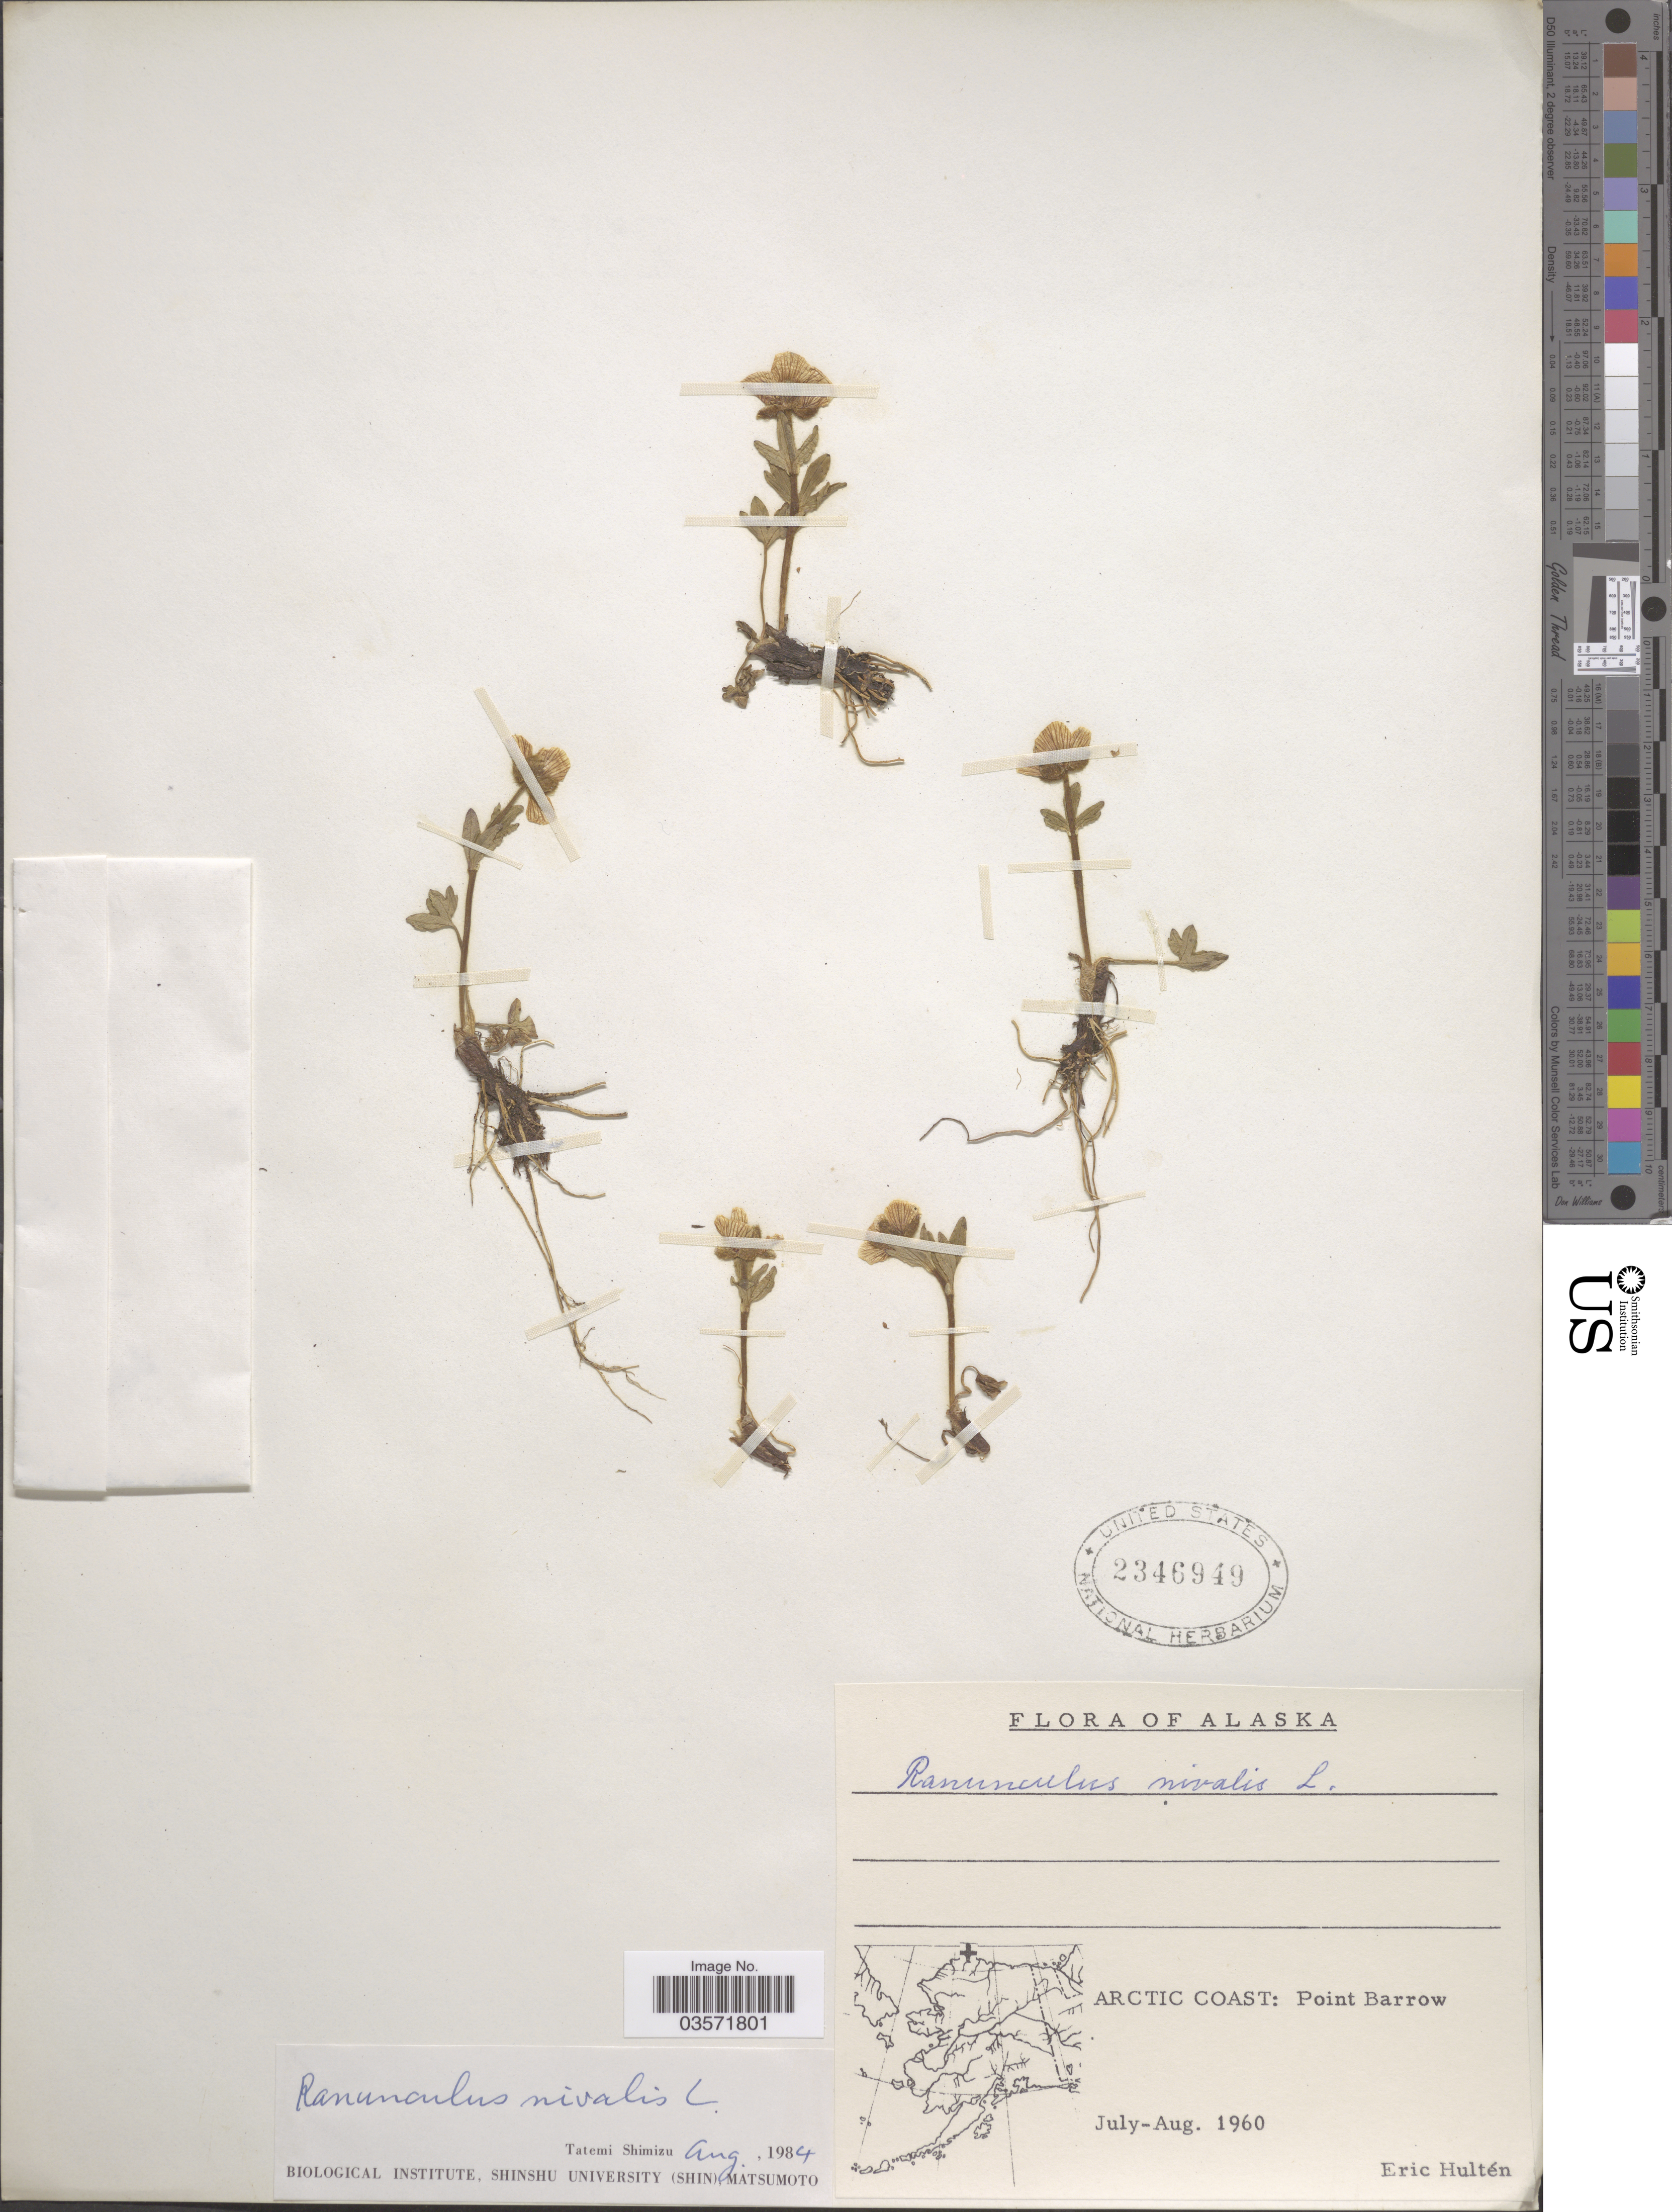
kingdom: Plantae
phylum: Tracheophyta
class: Magnoliopsida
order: Ranunculales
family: Ranunculaceae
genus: Ranunculus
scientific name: Ranunculus nivalis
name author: L.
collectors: E. G. Hultén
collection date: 1960-07/1960-08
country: United States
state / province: Alaska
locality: Arctic Coast: Point Barrow.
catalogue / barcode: US 2346949